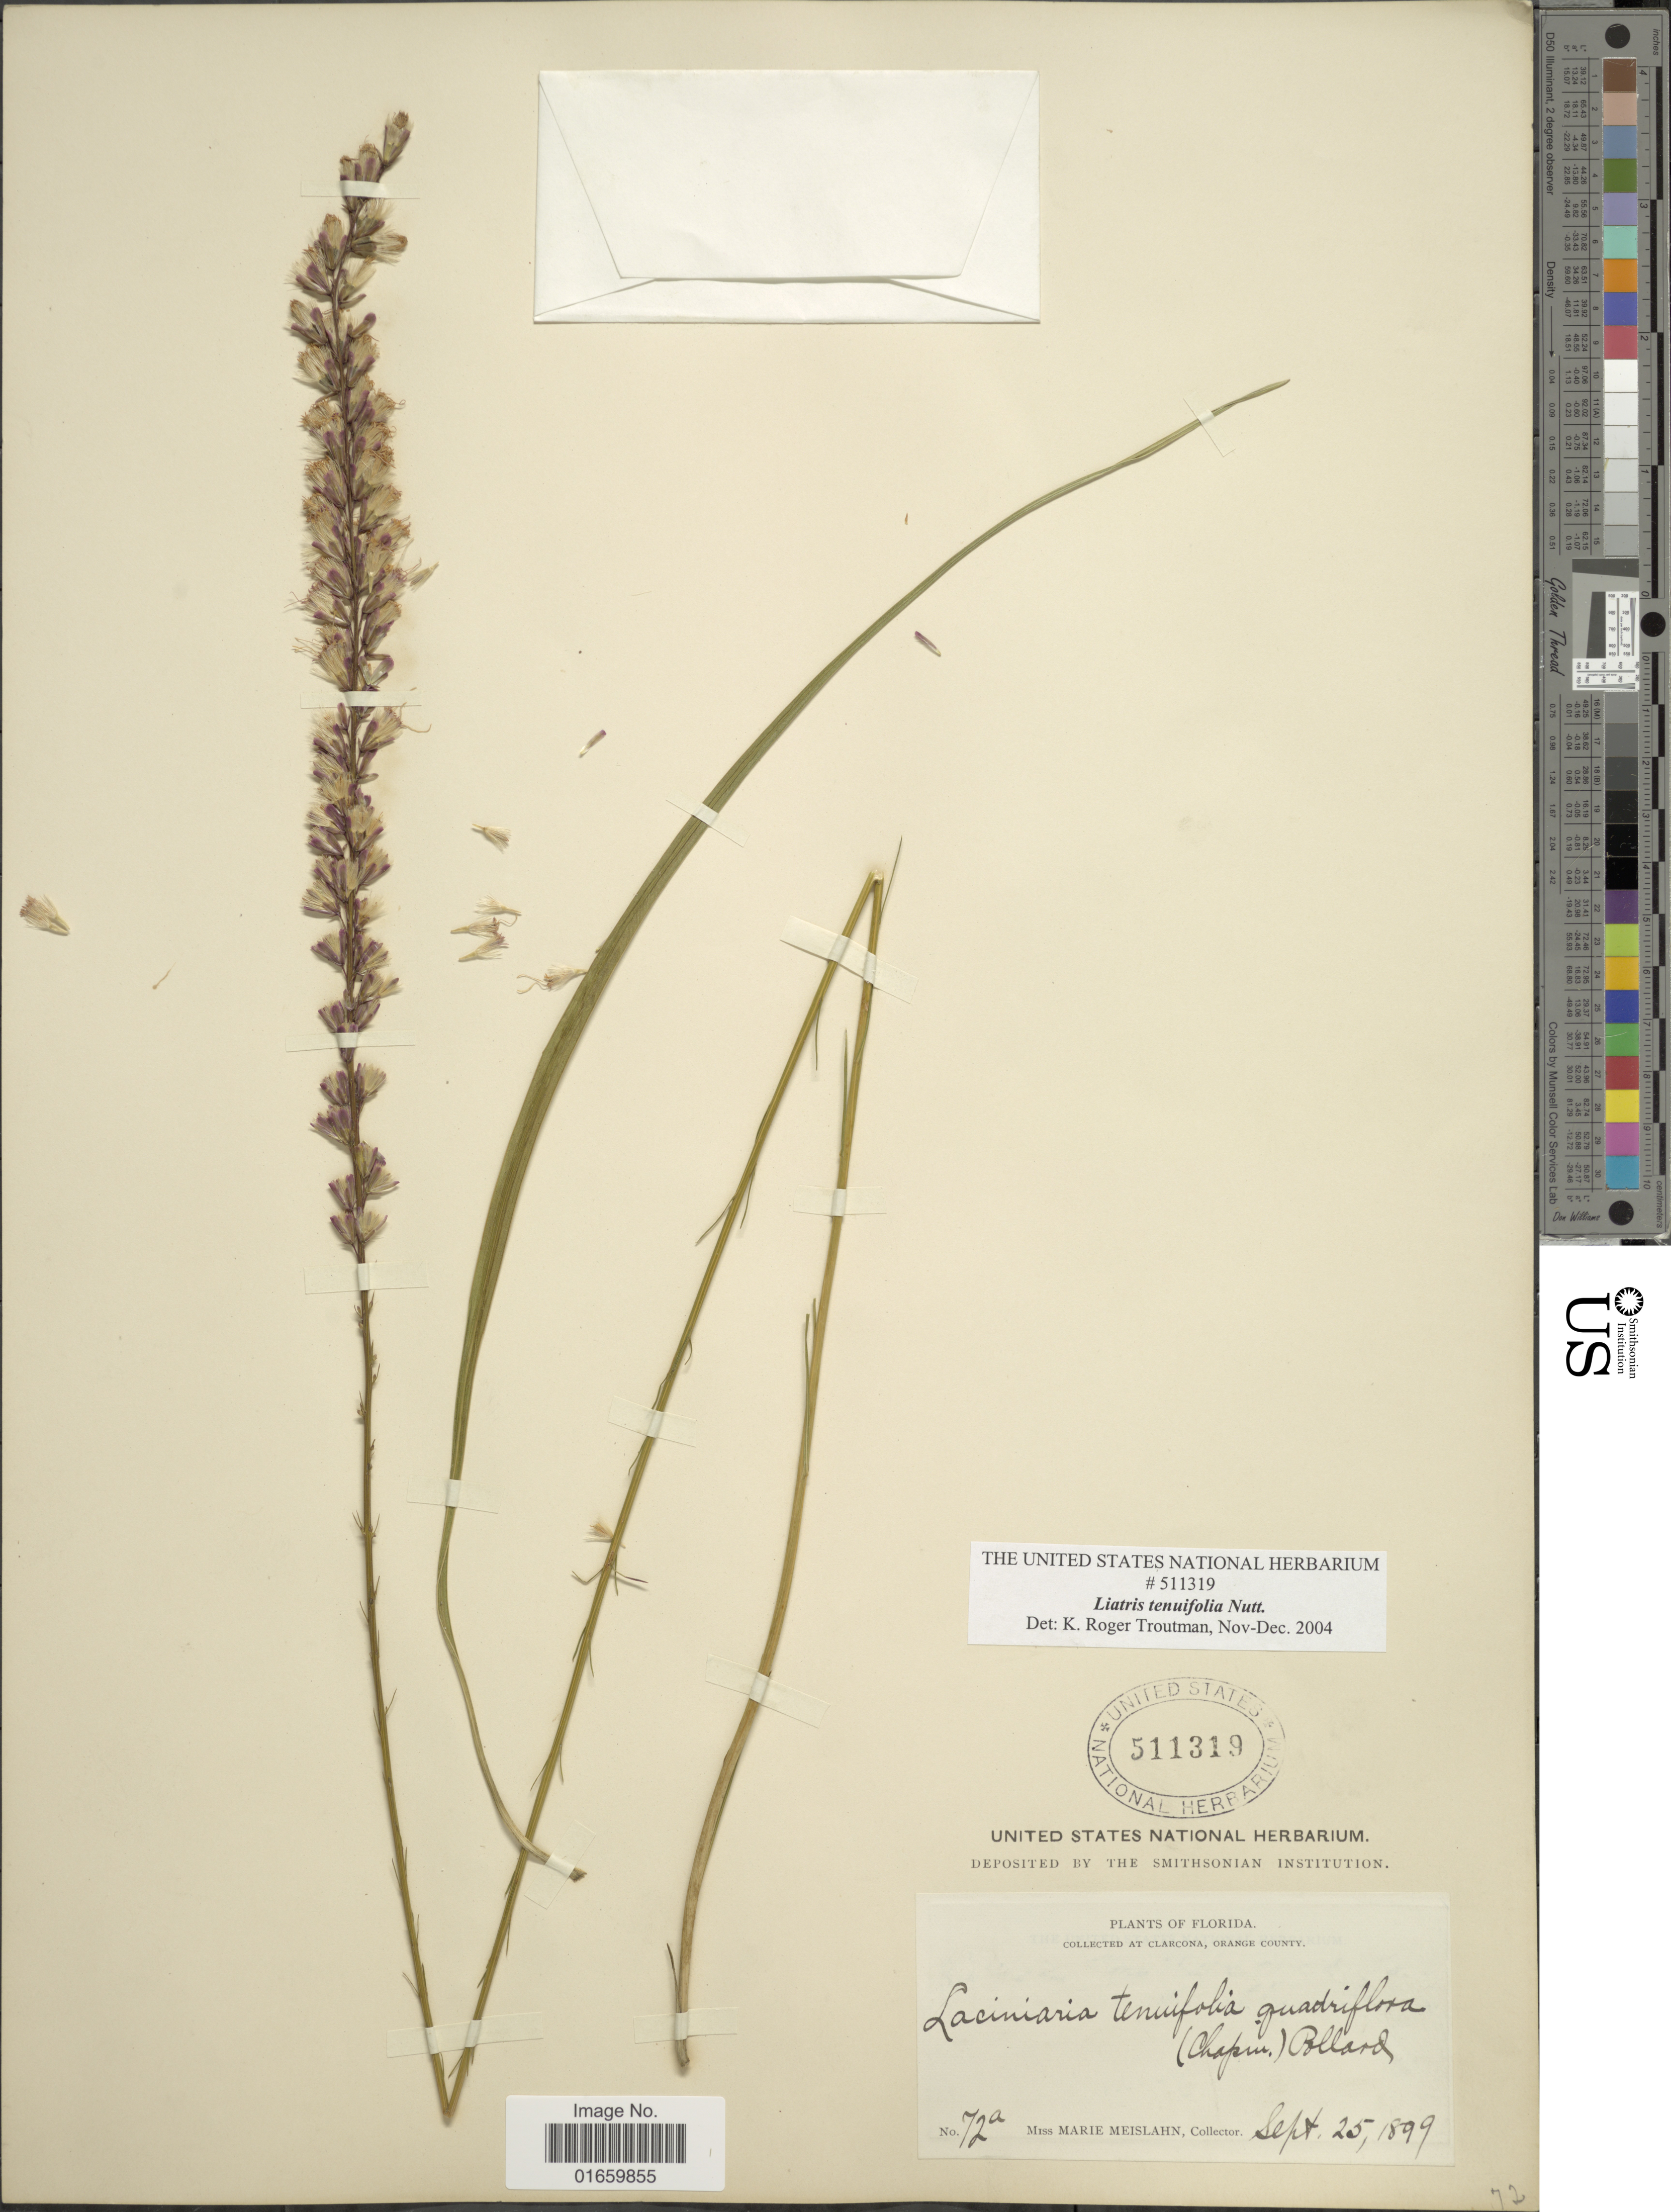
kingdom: Plantae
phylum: Tracheophyta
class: Magnoliopsida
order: Asterales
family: Asteraceae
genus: Liatris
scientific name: Liatris tenuifolia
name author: Nutt.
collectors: M. Meislahn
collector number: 72a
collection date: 1899-09-25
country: United States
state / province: Florida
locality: Clarcona, Orange County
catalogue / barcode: US 511319